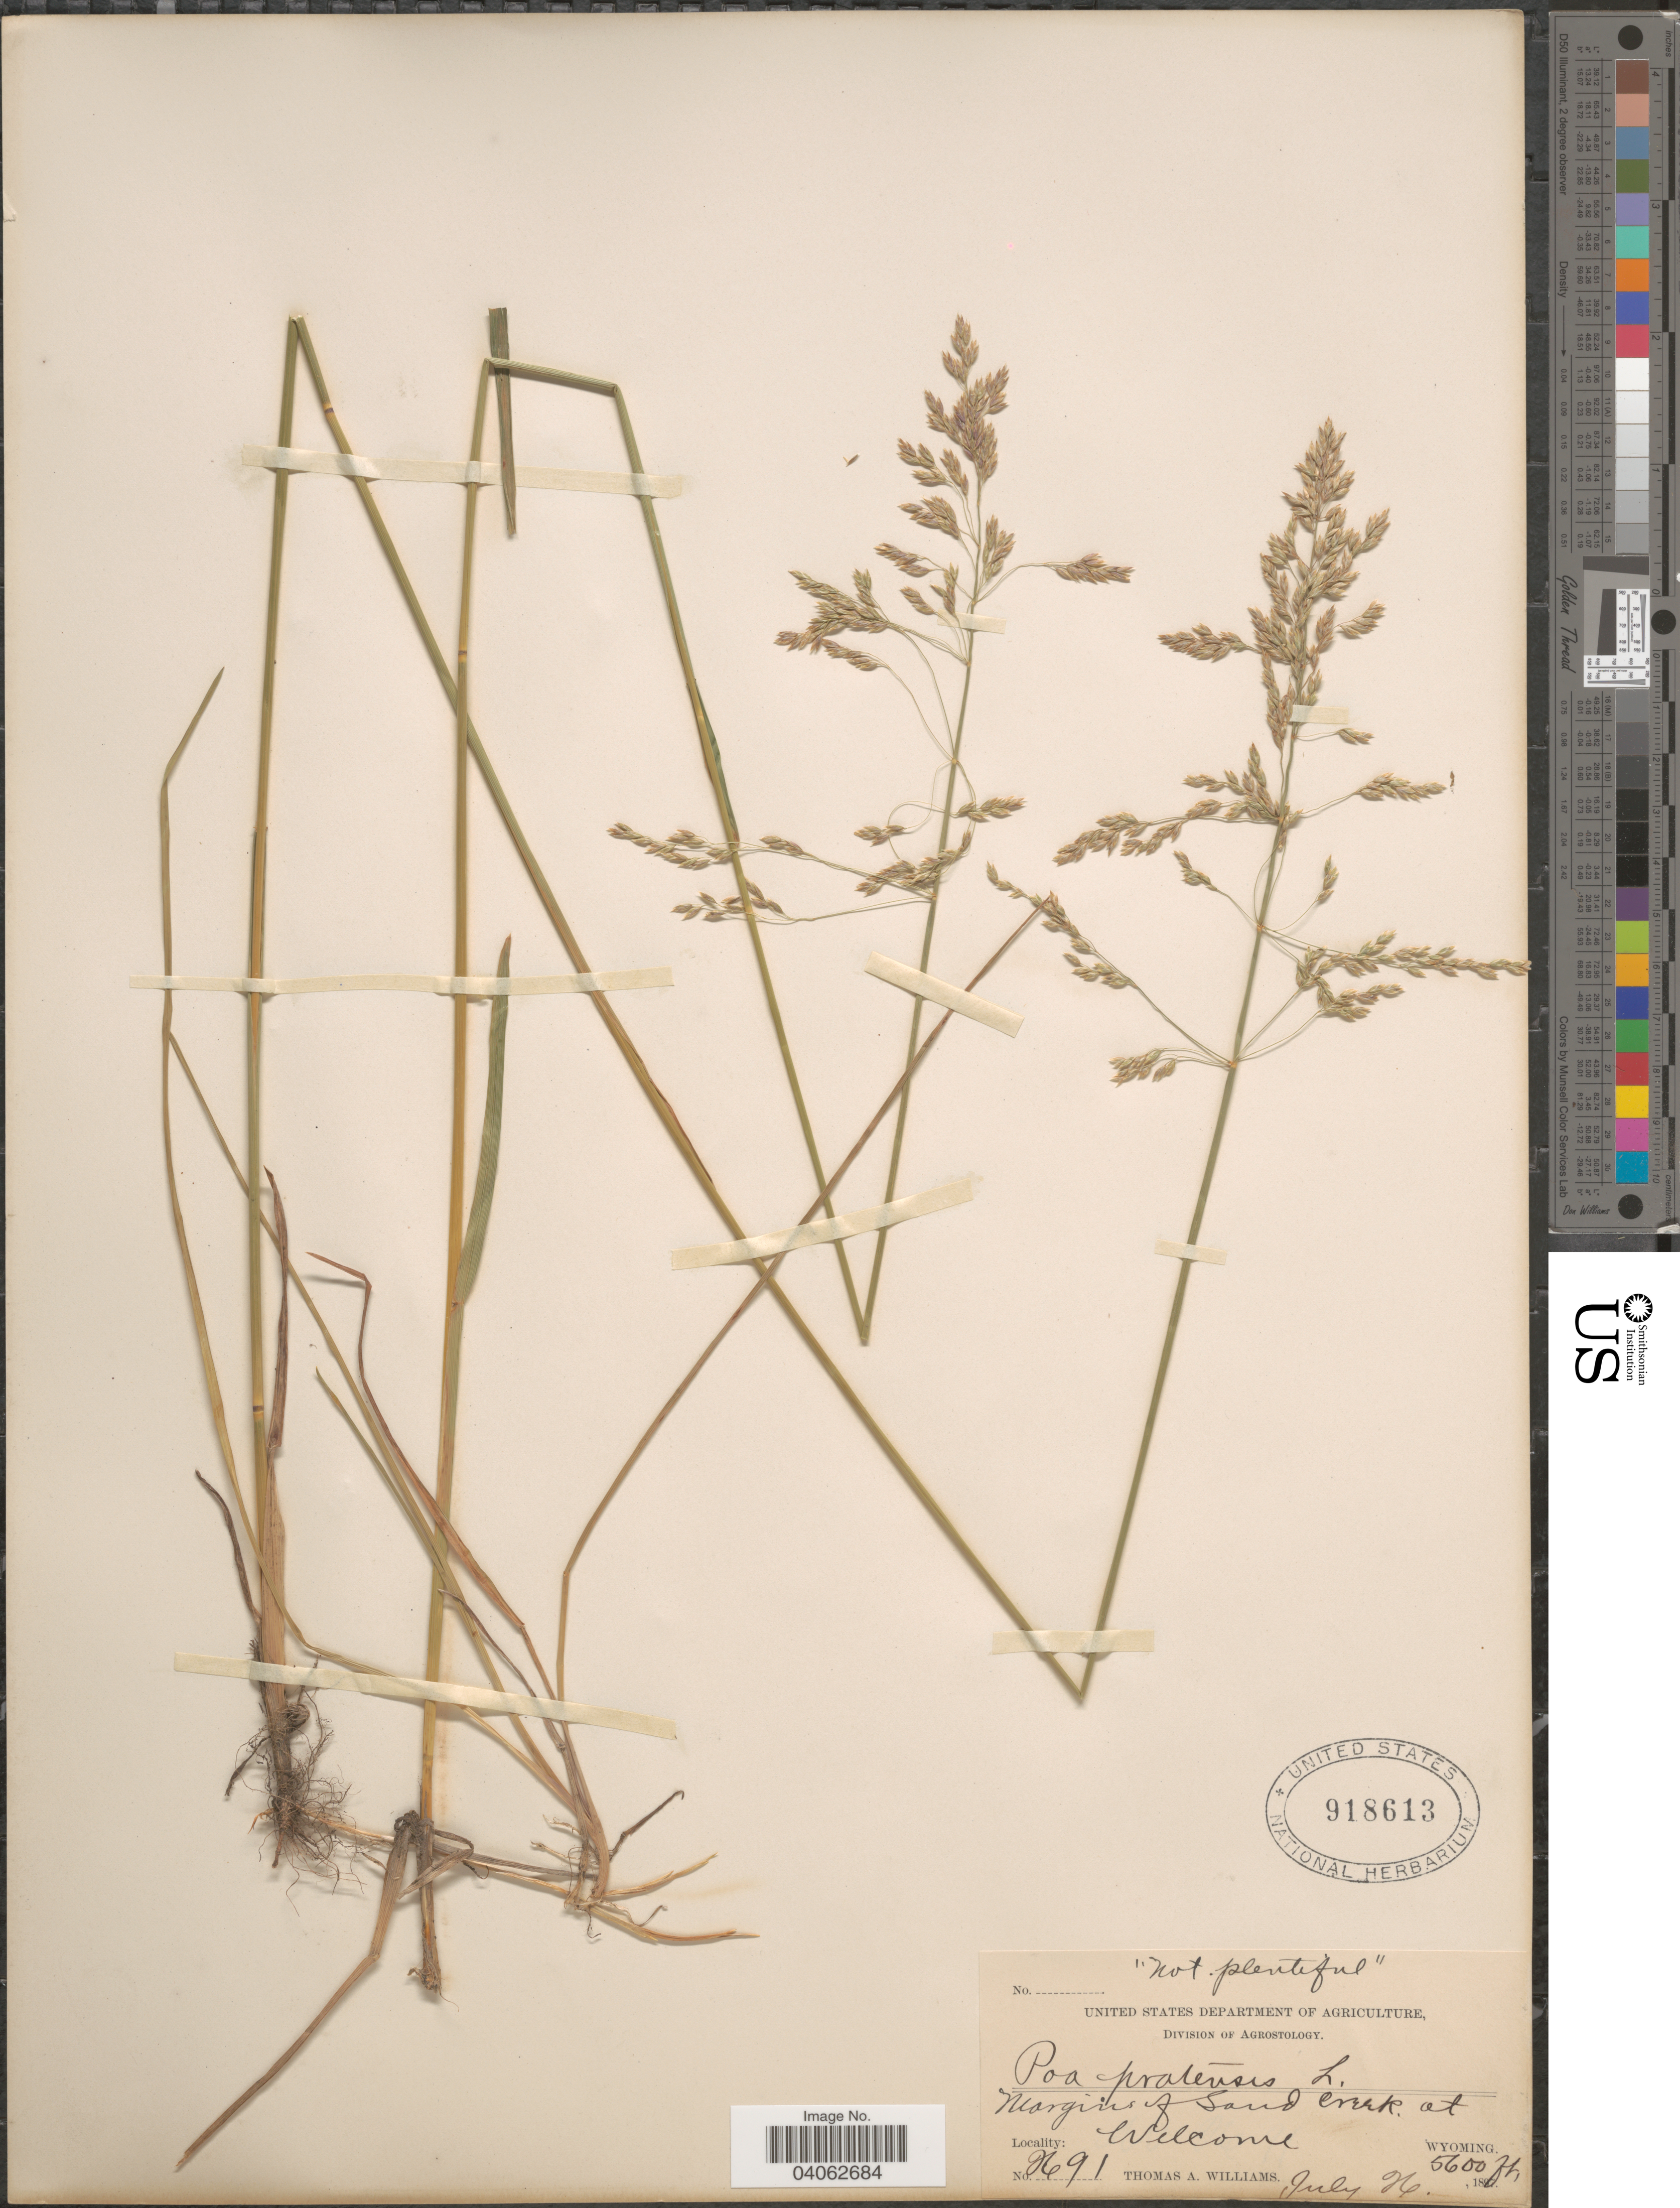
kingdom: Plantae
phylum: Tracheophyta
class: Liliopsida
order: Poales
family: Poaceae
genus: Poa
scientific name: Poa pratensis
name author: L.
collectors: T. A. Williams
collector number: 2691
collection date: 1897-07-26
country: United States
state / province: Wyoming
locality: Margins of Sand Creek at Welcome.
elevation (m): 1707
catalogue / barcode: US 918613